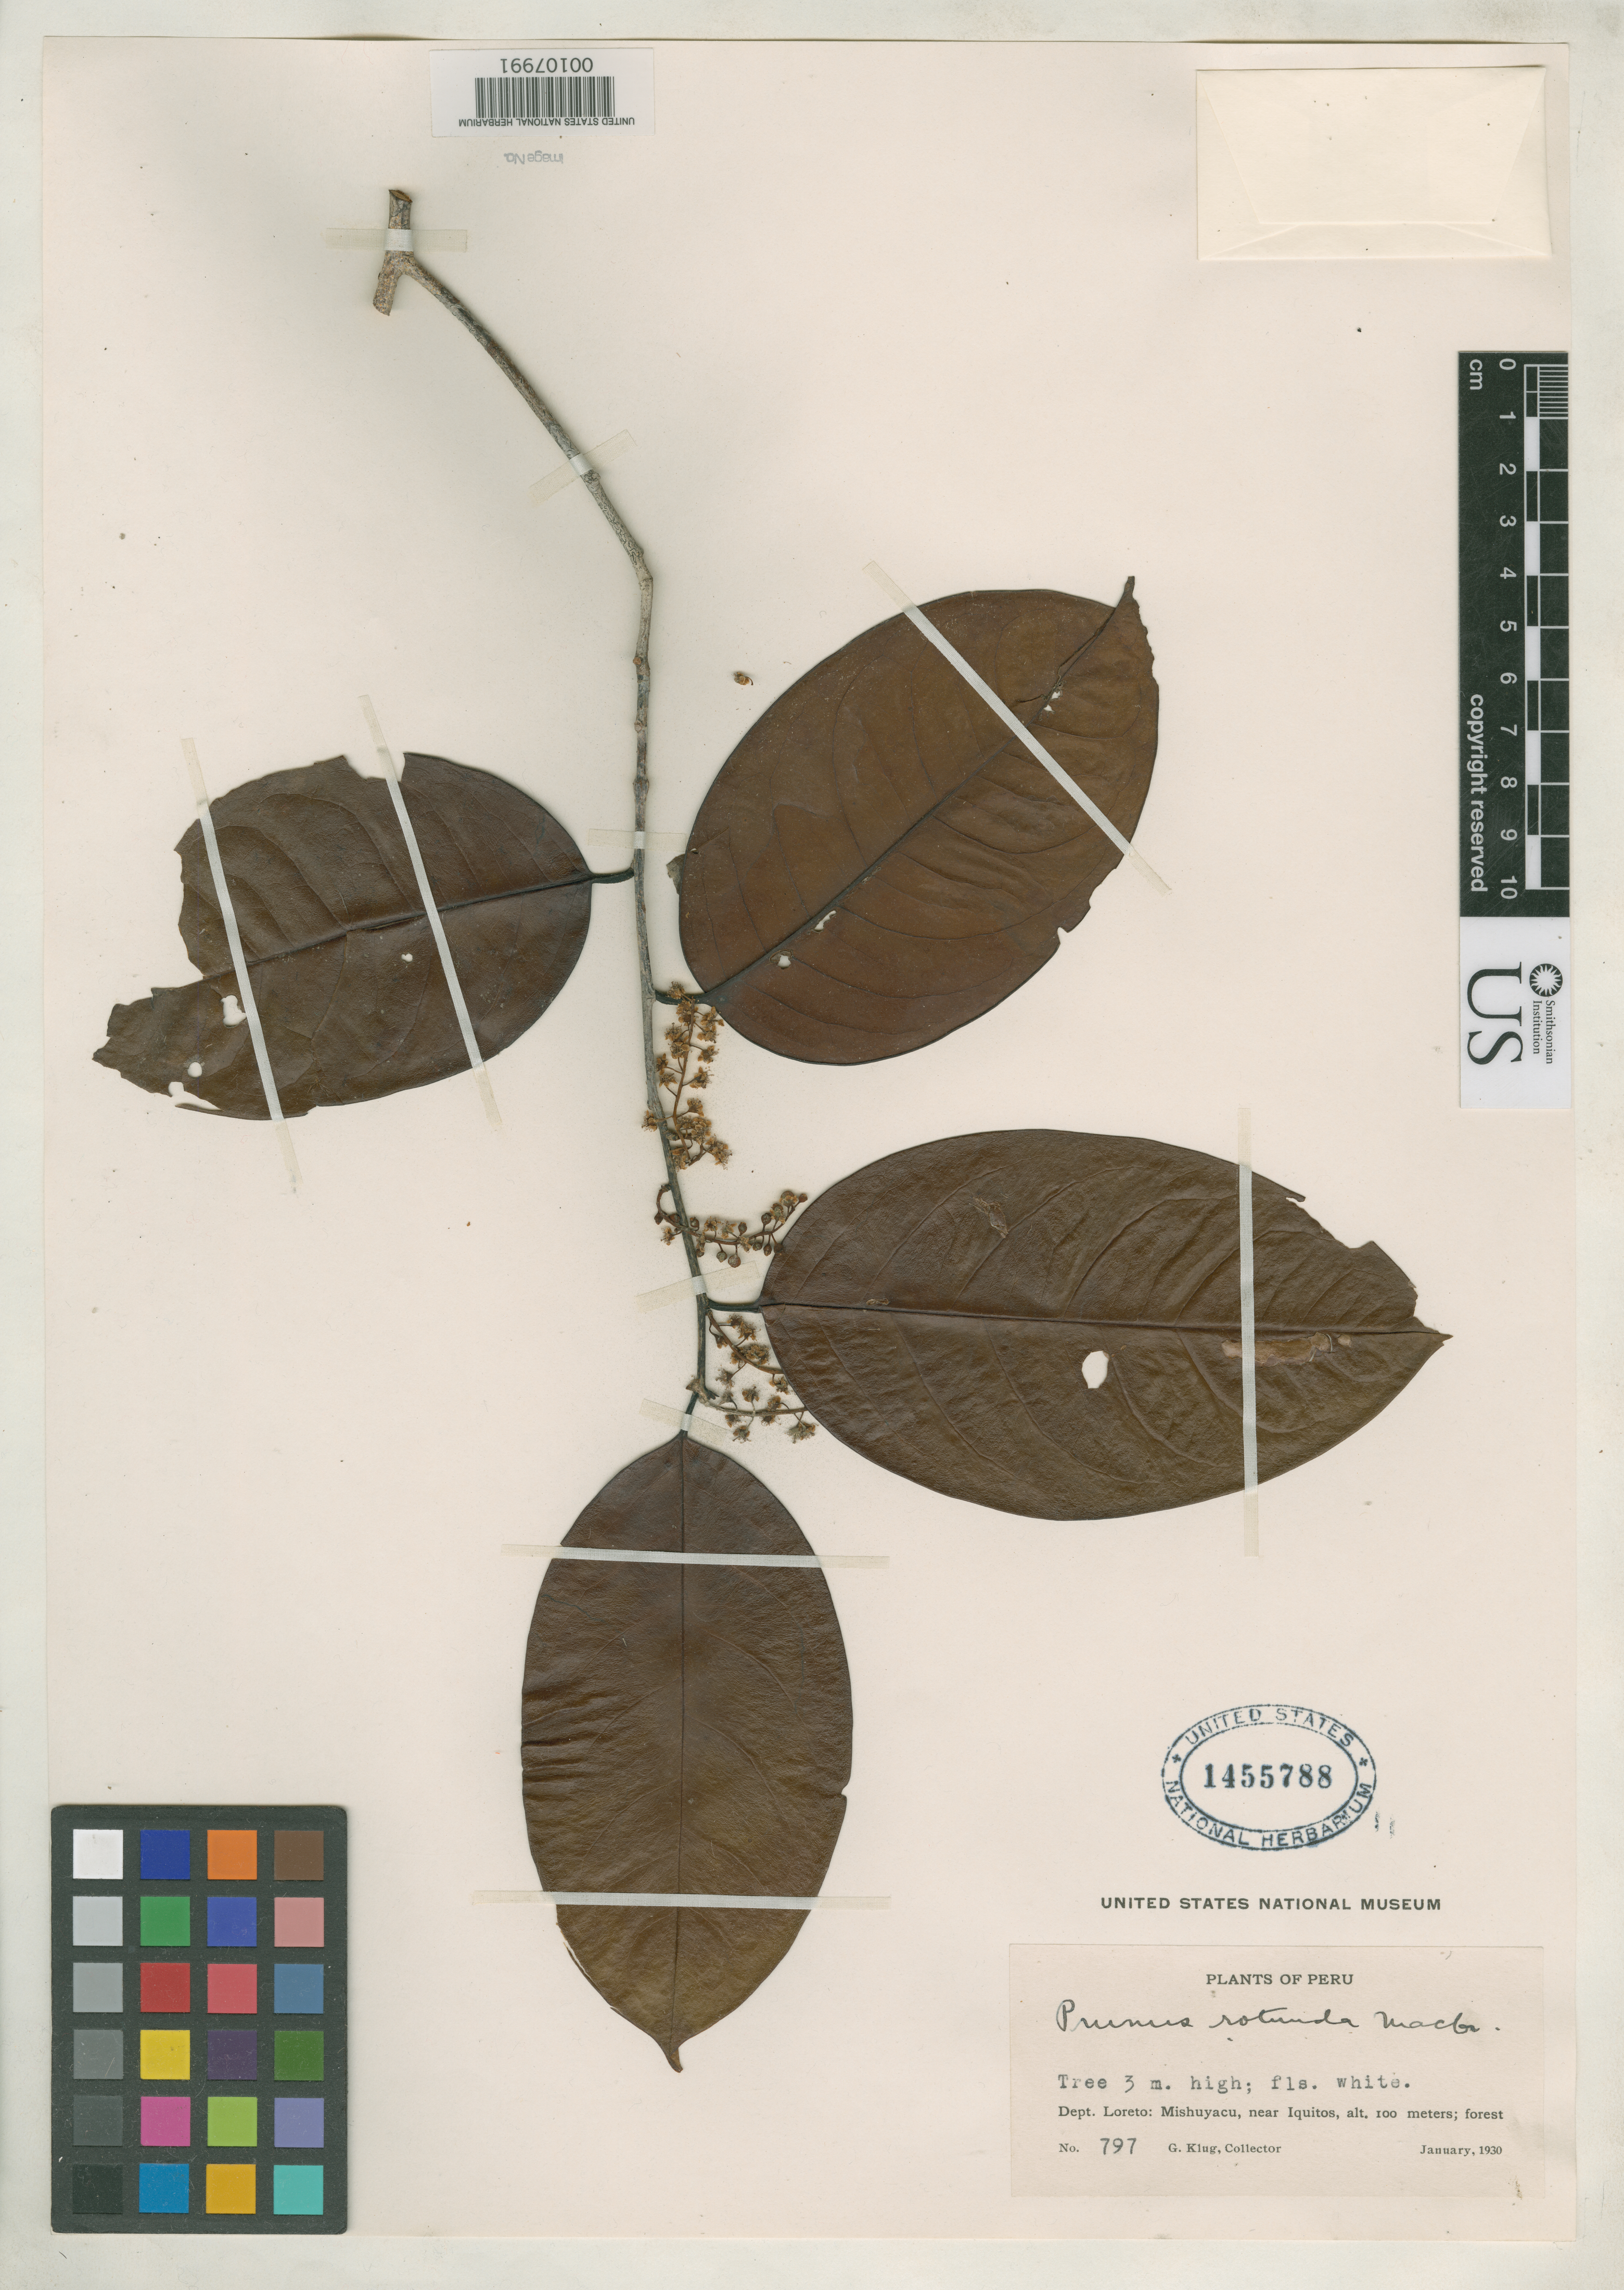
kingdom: Plantae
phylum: Tracheophyta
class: Magnoliopsida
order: Rosales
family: Rosaceae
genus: Prunus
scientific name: Prunus rotunda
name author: J.F. Macbr.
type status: Isotype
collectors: G. Klug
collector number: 797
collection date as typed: Jan 1930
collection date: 1930-01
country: Peru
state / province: Loreto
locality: Mishuyacu, near Iquitos.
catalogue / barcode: US 1455788